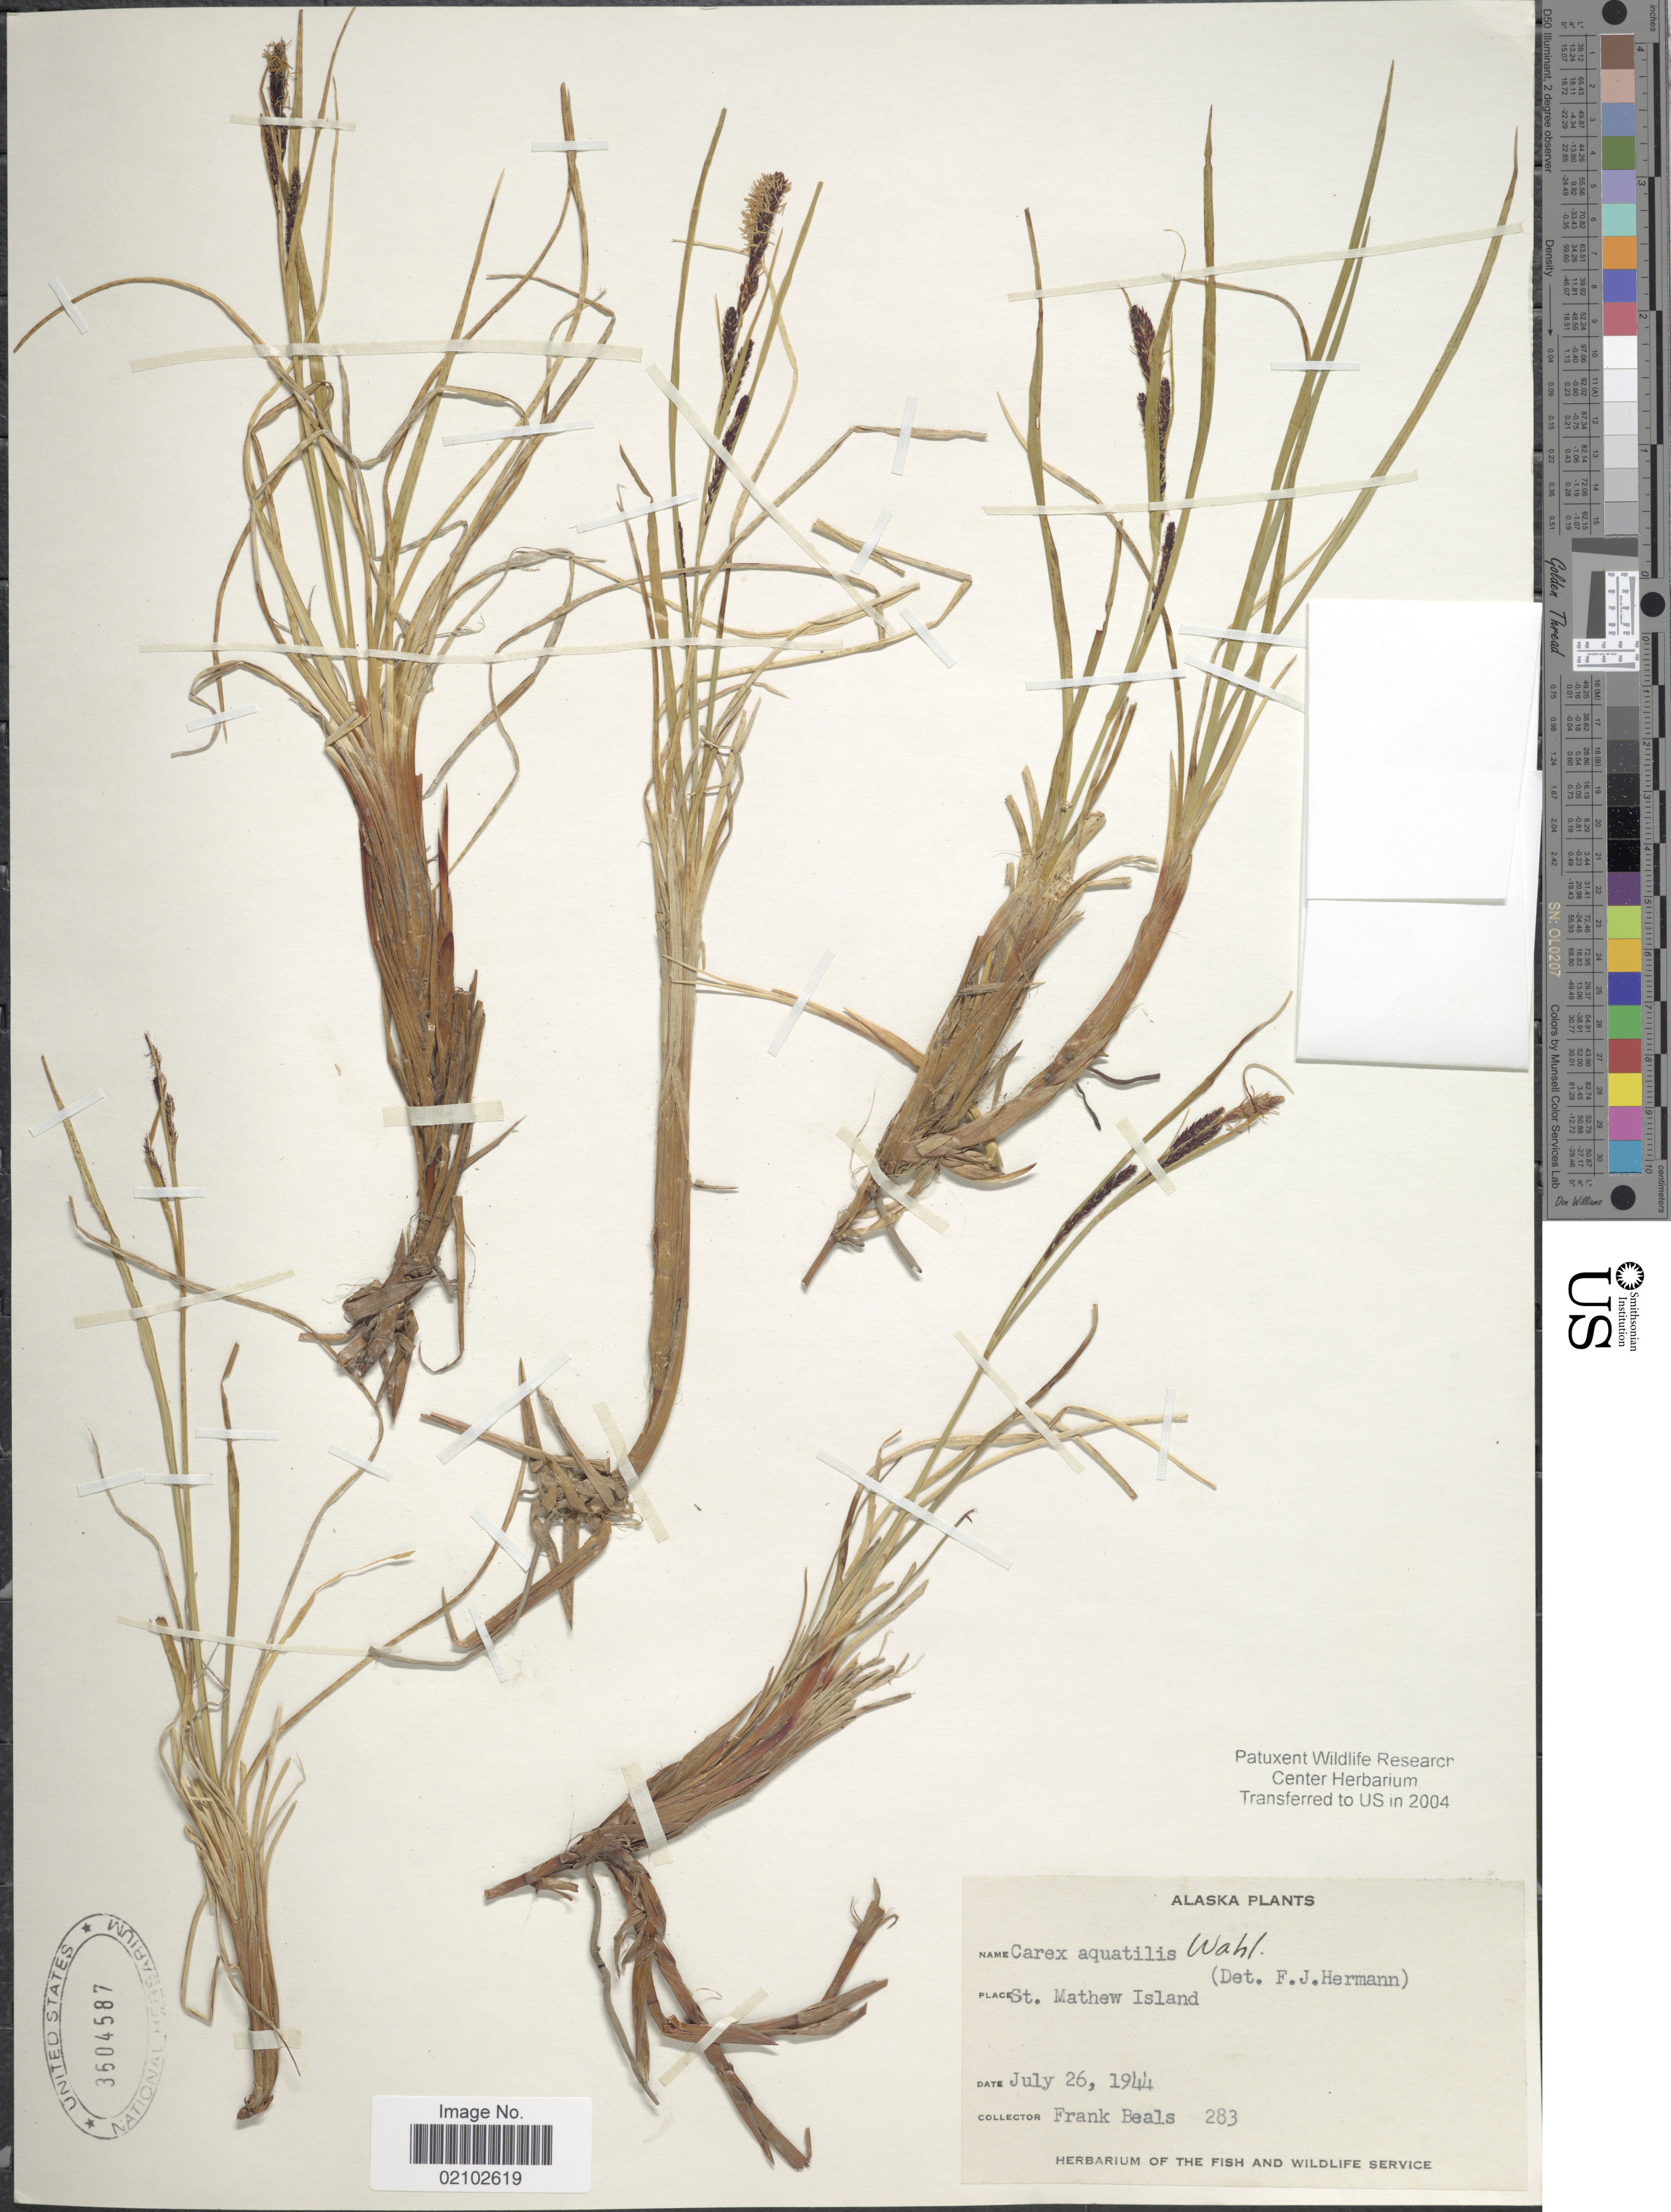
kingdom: Plantae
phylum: Tracheophyta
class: Liliopsida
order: Poales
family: Cyperaceae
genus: Carex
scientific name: Carex aquatilis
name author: Wahlenb.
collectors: F. Beals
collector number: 283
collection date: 1944-07-26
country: United States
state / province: Alaska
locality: St. Mathew Island.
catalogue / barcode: US 3604587